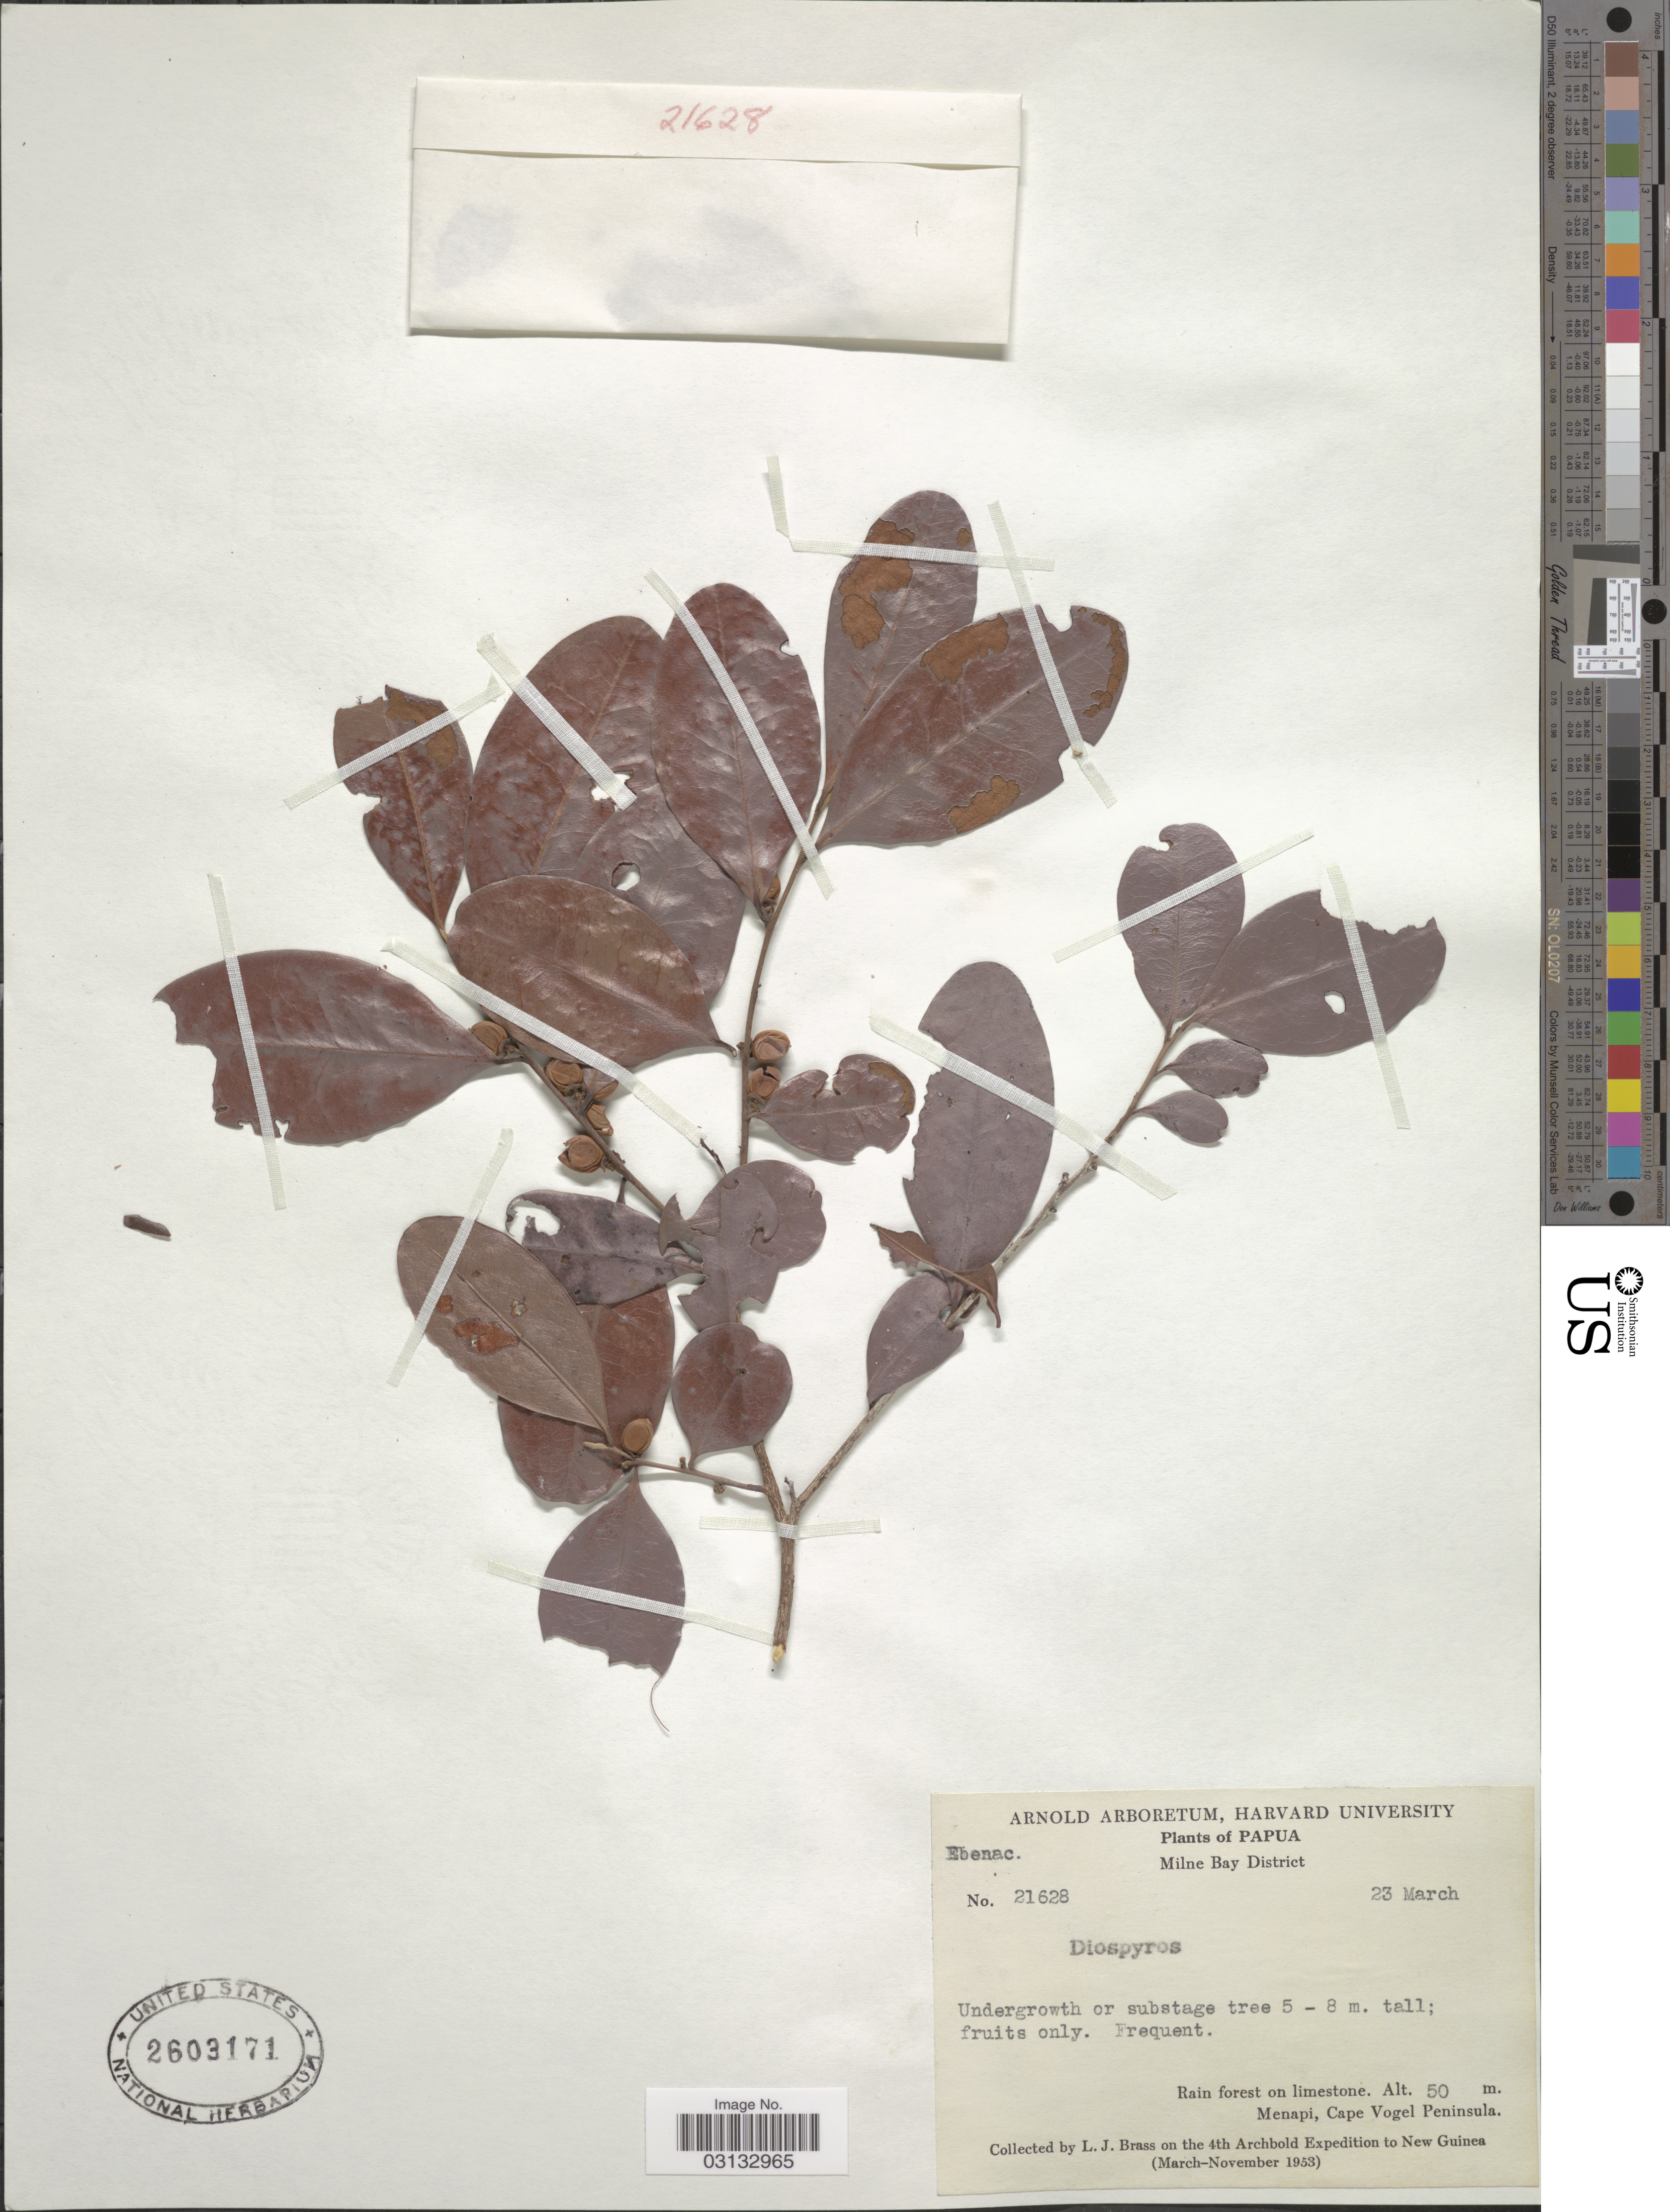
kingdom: Plantae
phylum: Tracheophyta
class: Magnoliopsida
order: Ericales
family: Ebenaceae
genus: Diospyros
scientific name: Diospyros sp.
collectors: L. J. Brass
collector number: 21628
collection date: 1953-03-23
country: Papua New Guinea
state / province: Milne Bay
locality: Papua, Milne Bay District, Menapi, Cape Vogel Peninsula. New Guinea.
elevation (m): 50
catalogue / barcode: US 2603171